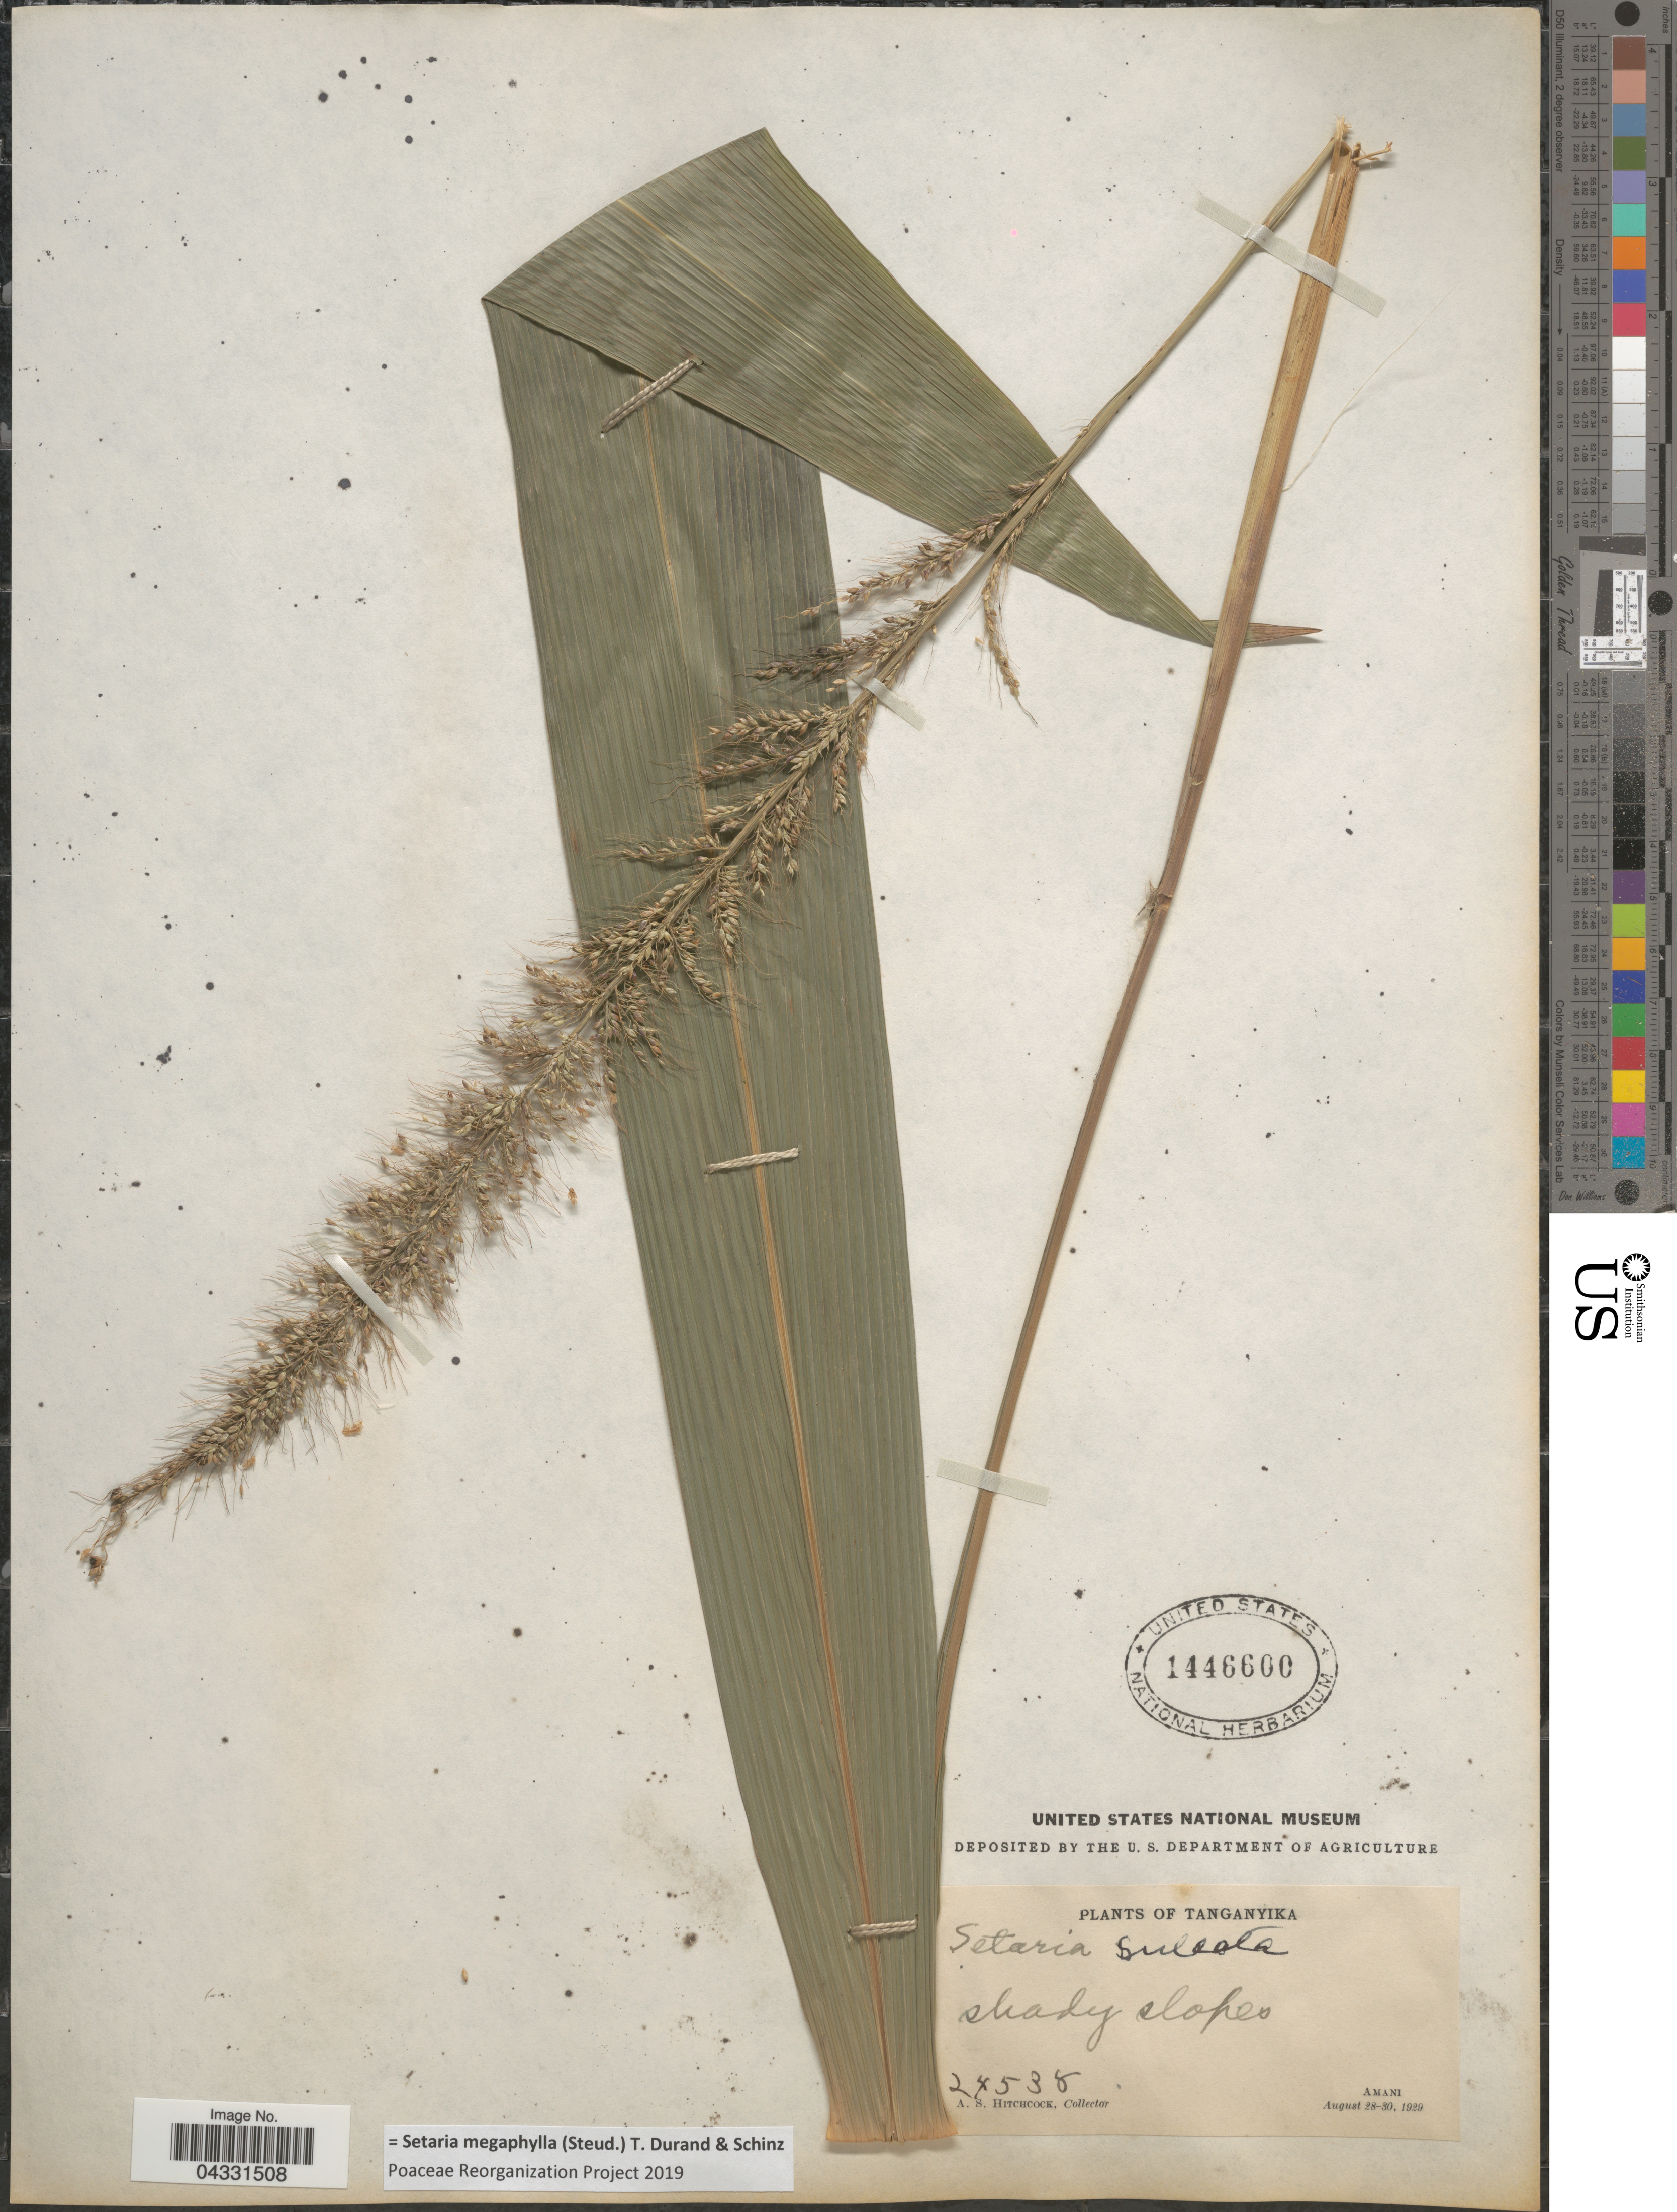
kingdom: Plantae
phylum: Tracheophyta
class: Liliopsida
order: Poales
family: Poaceae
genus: Setaria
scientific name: Setaria megaphylla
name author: (Steud.) Durieu & Schinz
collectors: A. S. Hitchcock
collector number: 24538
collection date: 1929-08-28/1929-08-30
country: Tanzania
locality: Tanganyika. Shady slopes. Amani.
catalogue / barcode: US 1446600